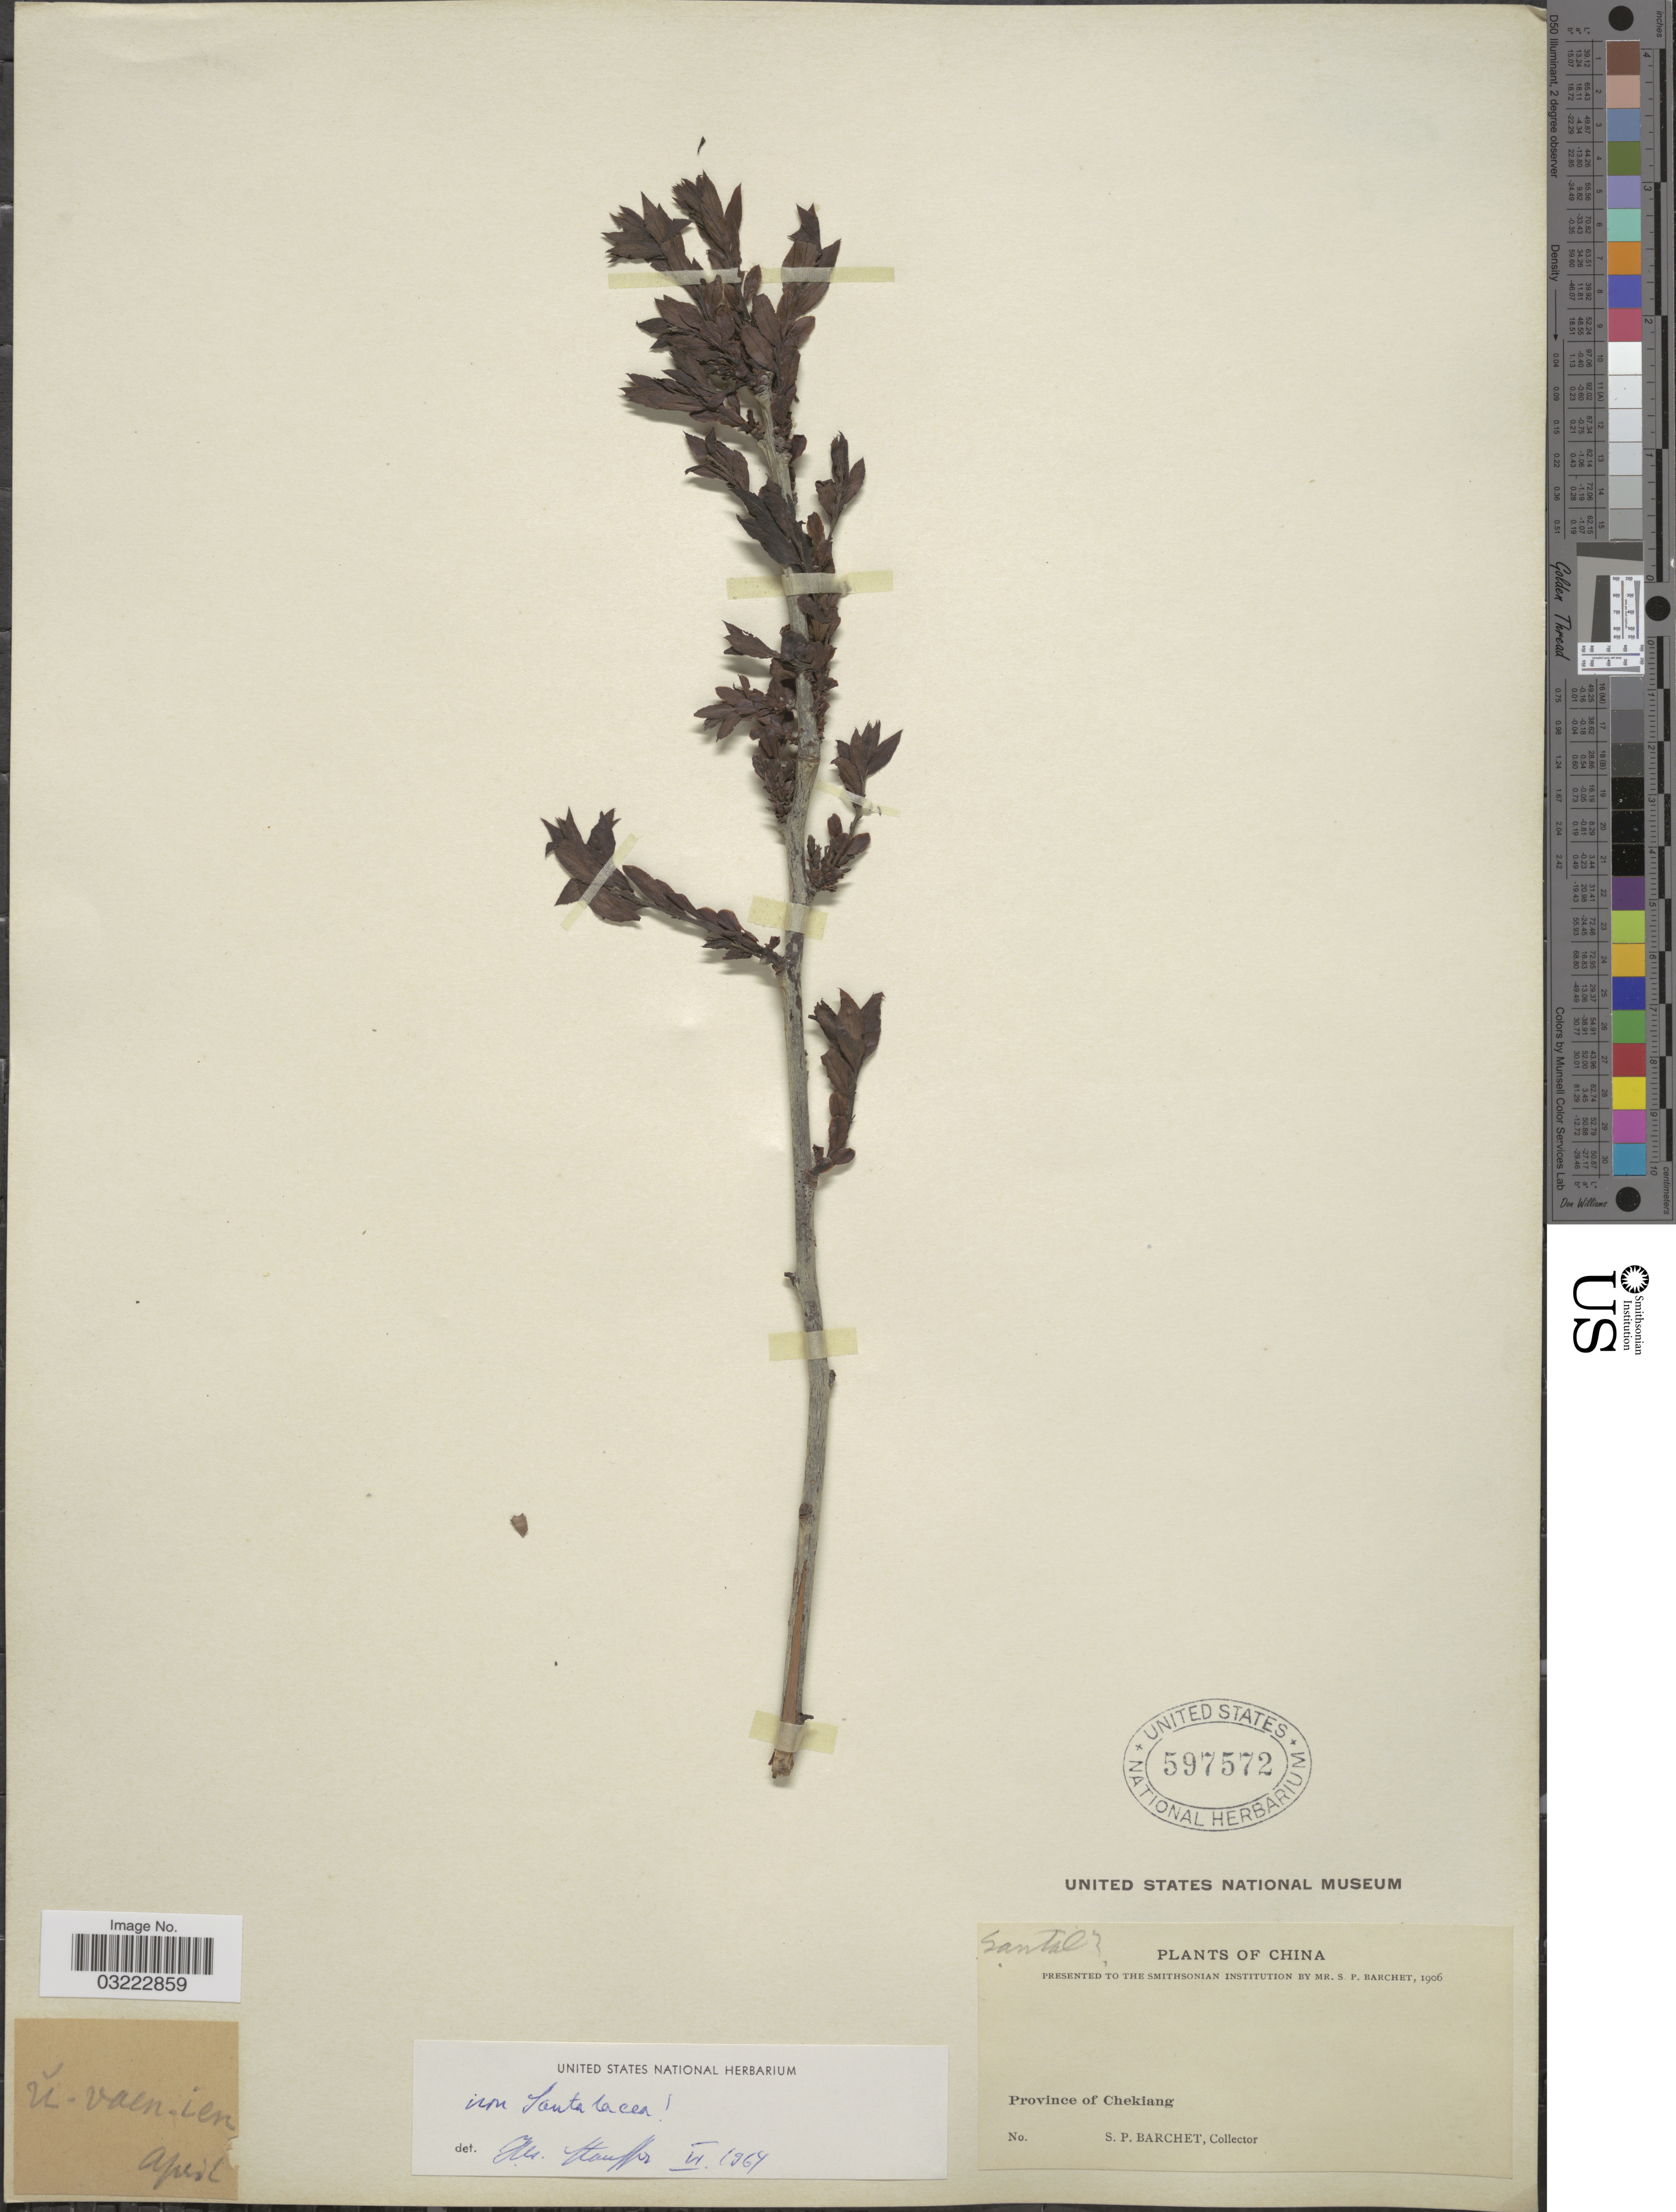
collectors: S. P. Barchet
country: China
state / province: Zhejiang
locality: Province of Chekiang.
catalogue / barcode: US 597572